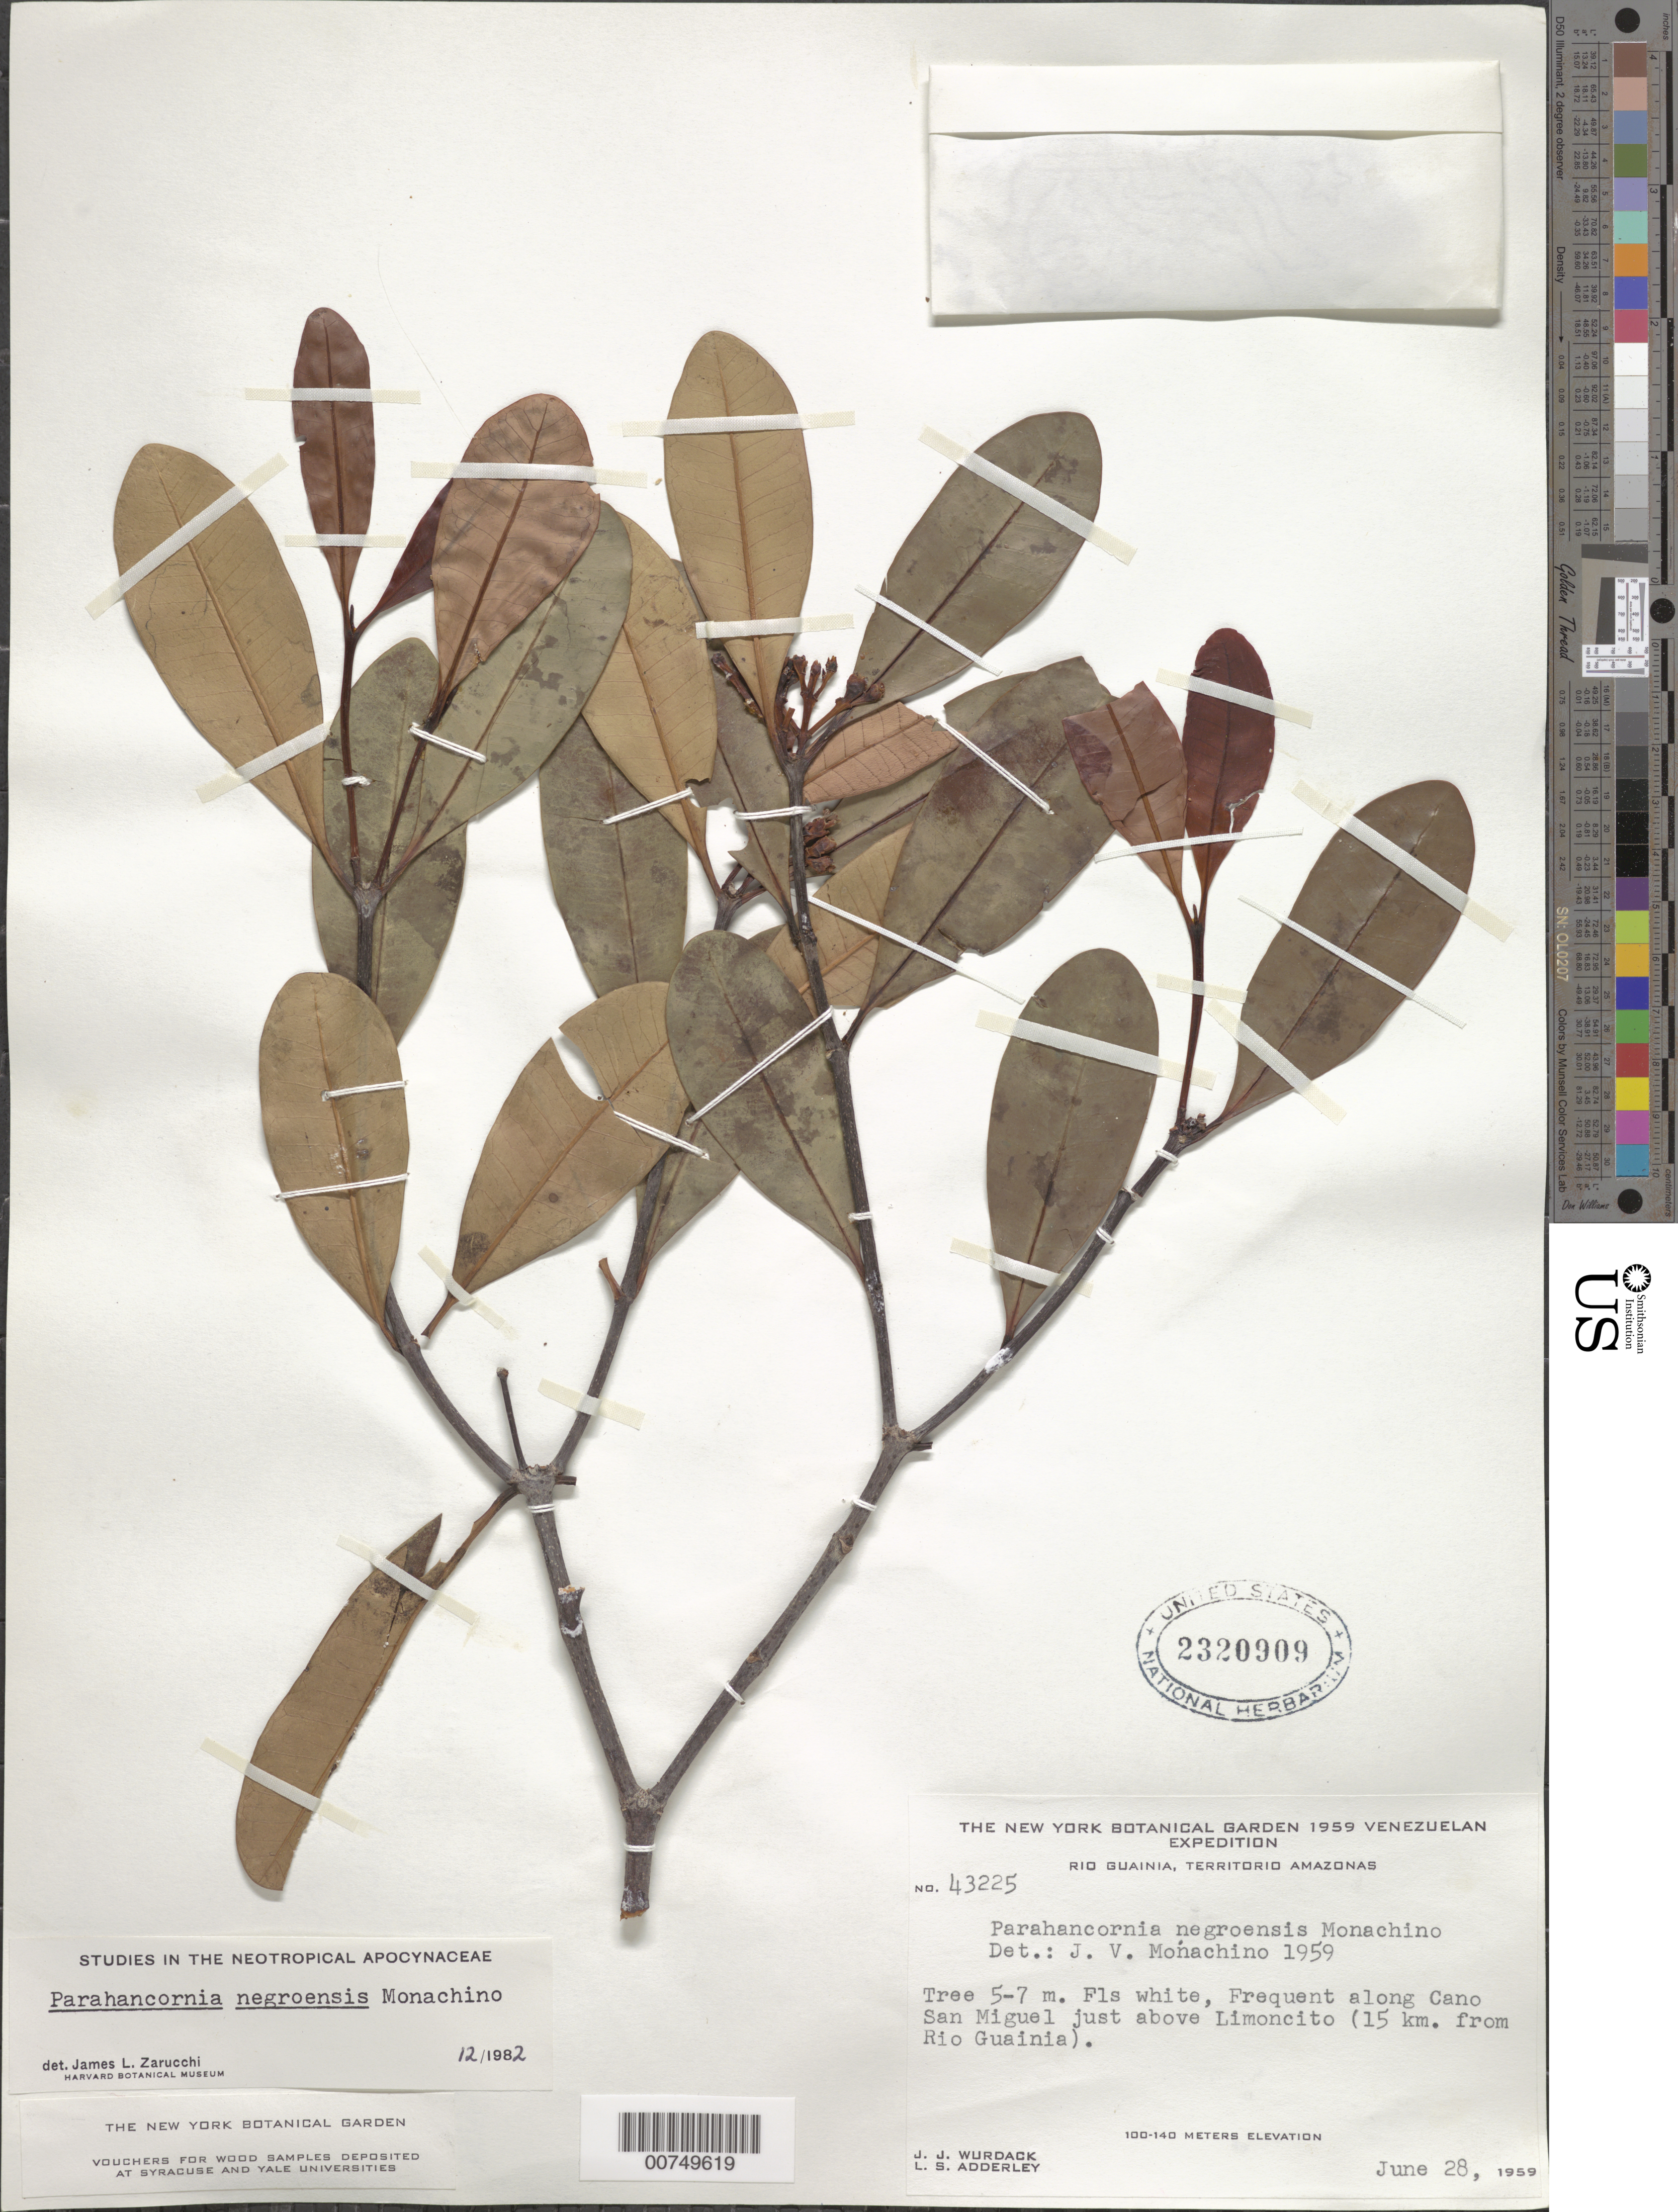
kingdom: Plantae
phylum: Tracheophyta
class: Magnoliopsida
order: Gentianales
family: Apocynaceae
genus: Parahancornia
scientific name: Parahancornia negroensis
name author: Monach.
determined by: Zarucchi, J. L.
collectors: J. J. Wurdack & L. S. Adderley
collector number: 43225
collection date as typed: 28-Jun-59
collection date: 1959-06-28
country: Venezuela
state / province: Amazonas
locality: Caño San Miguel, just above Limoncito (15 km from Río Guainia)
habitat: Along Caño San Miguel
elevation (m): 100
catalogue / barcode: US 2320909